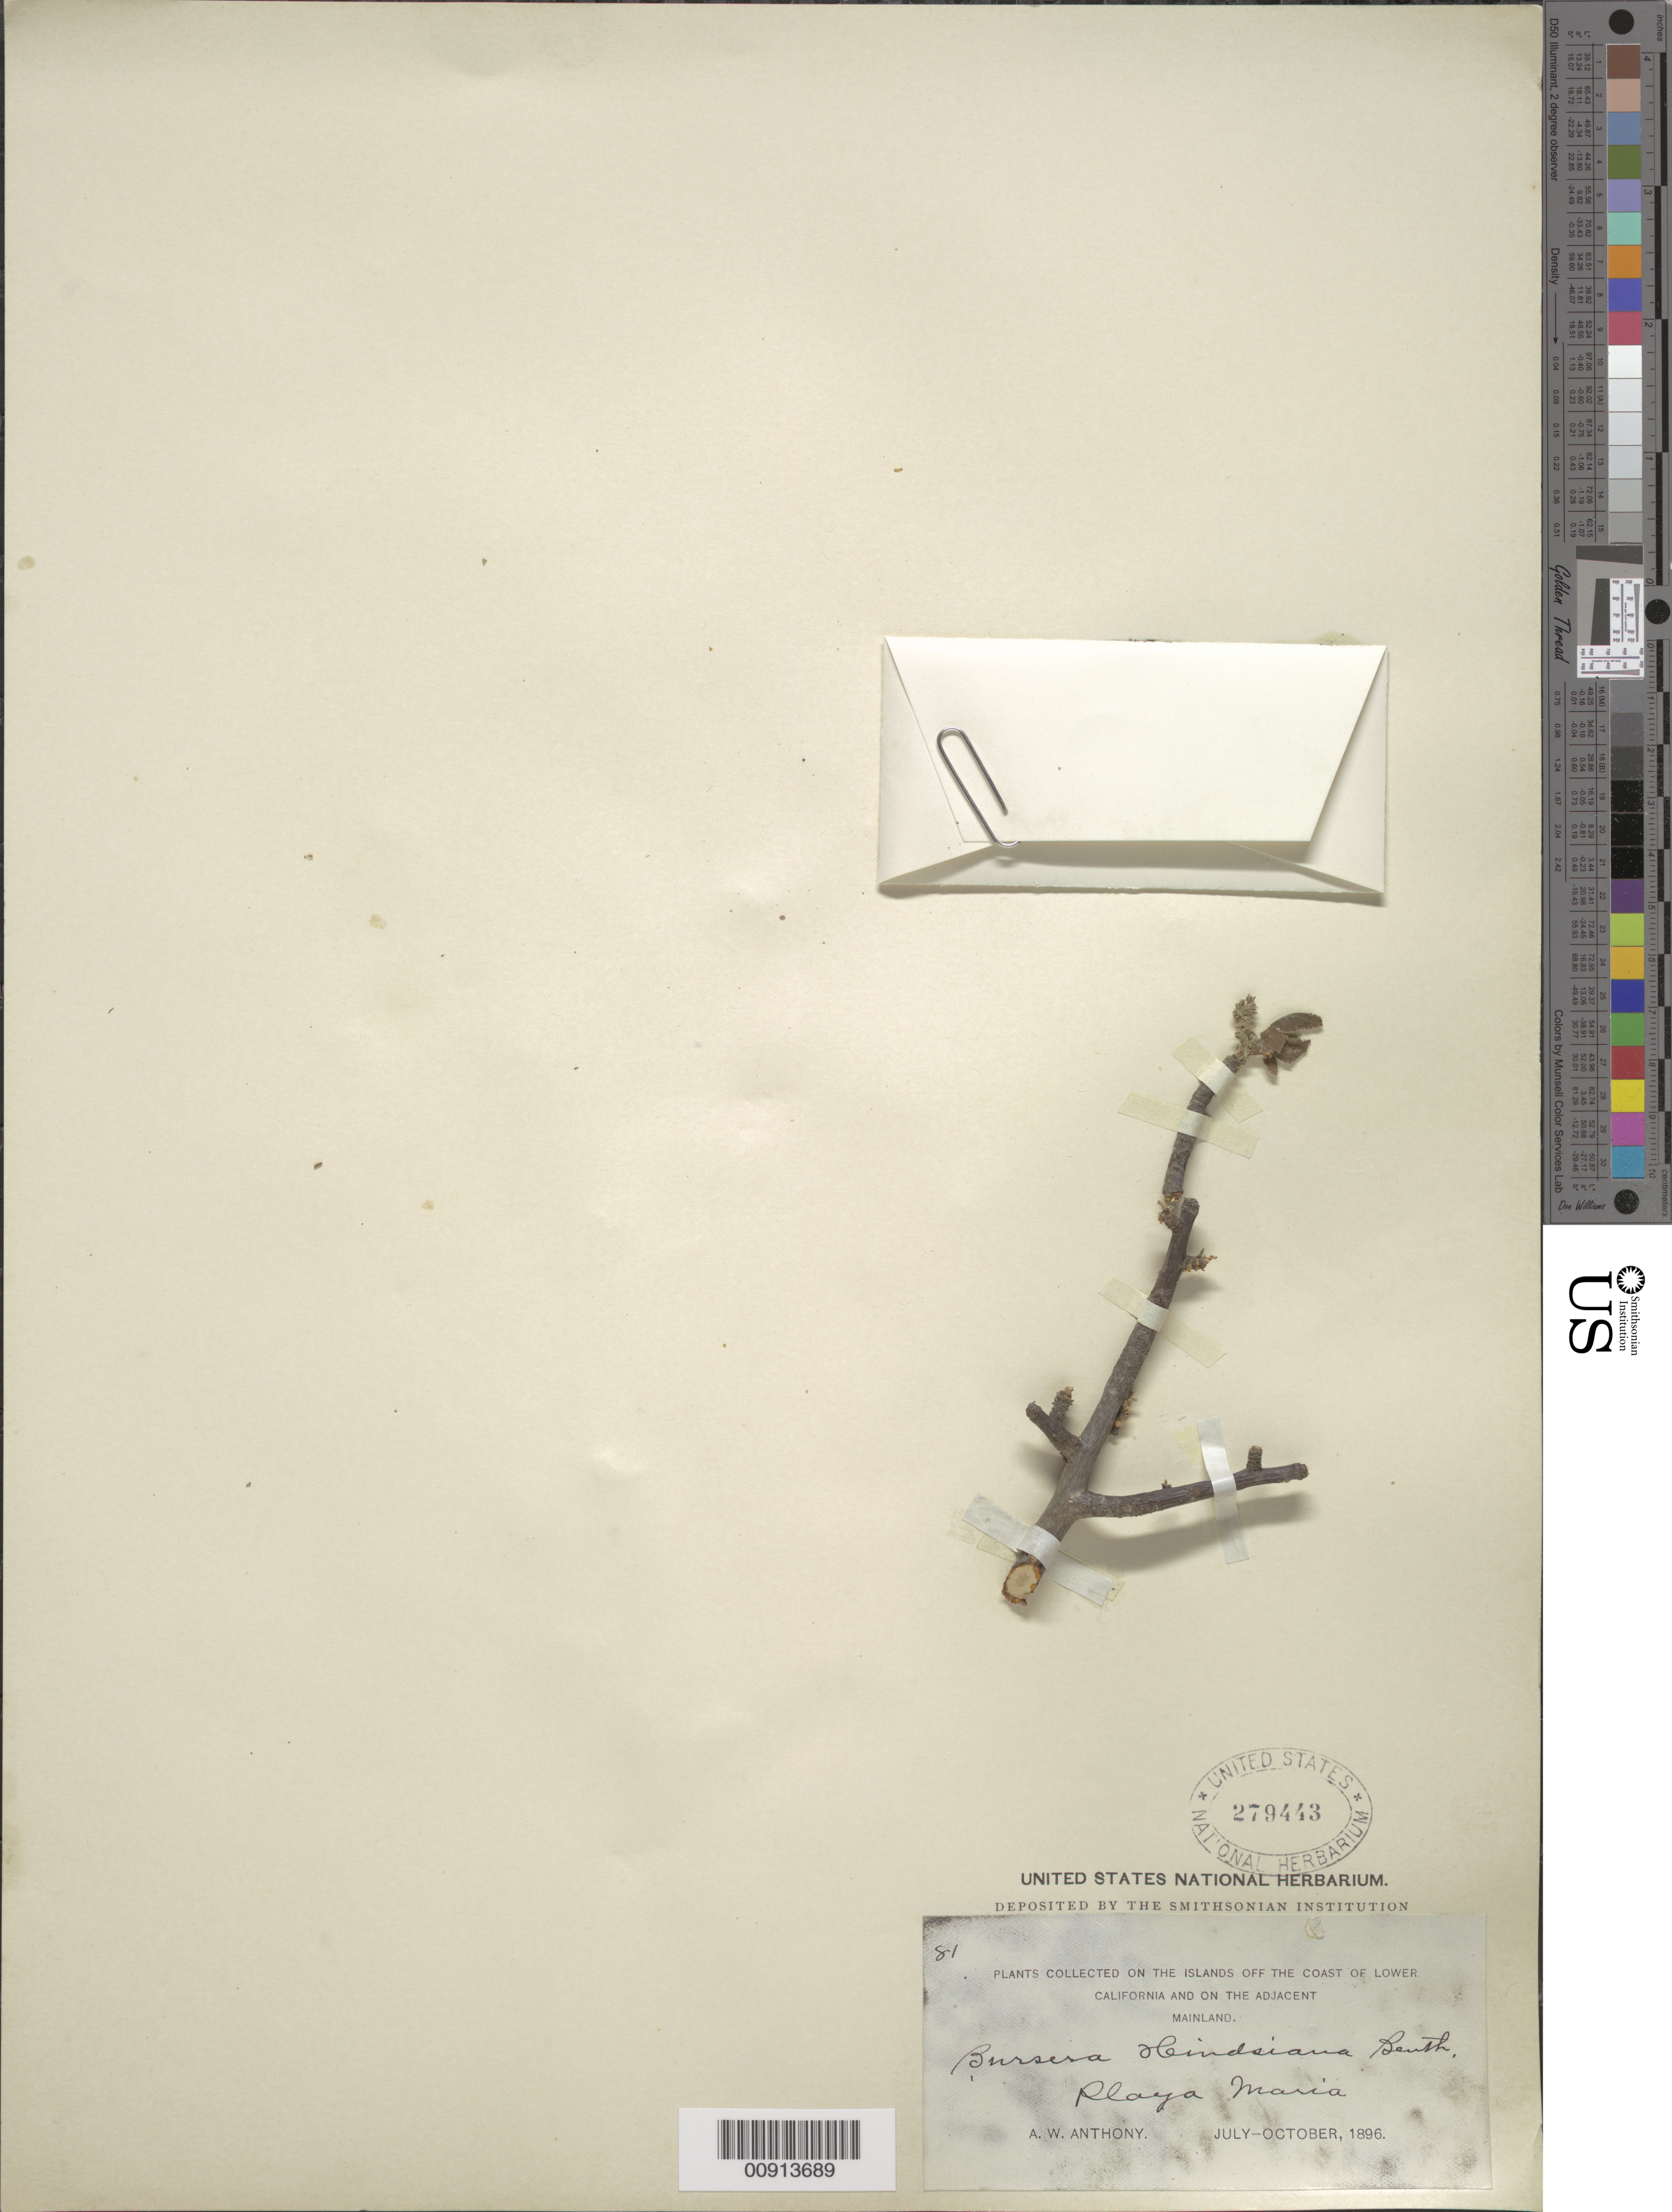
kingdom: Plantae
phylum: Tracheophyta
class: Magnoliopsida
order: Sapindales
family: Burseraceae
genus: Bursera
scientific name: Bursera hindsiana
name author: (Benth.) Engl.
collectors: A. W. Anthony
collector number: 81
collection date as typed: Jul 1896 to -- Oct 1896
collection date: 1896-07/1896-10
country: Mexico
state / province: Baja California Sur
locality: Playa Maria. Islands off the coast of Lower California and on the adjacent mainland.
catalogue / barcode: US 279443